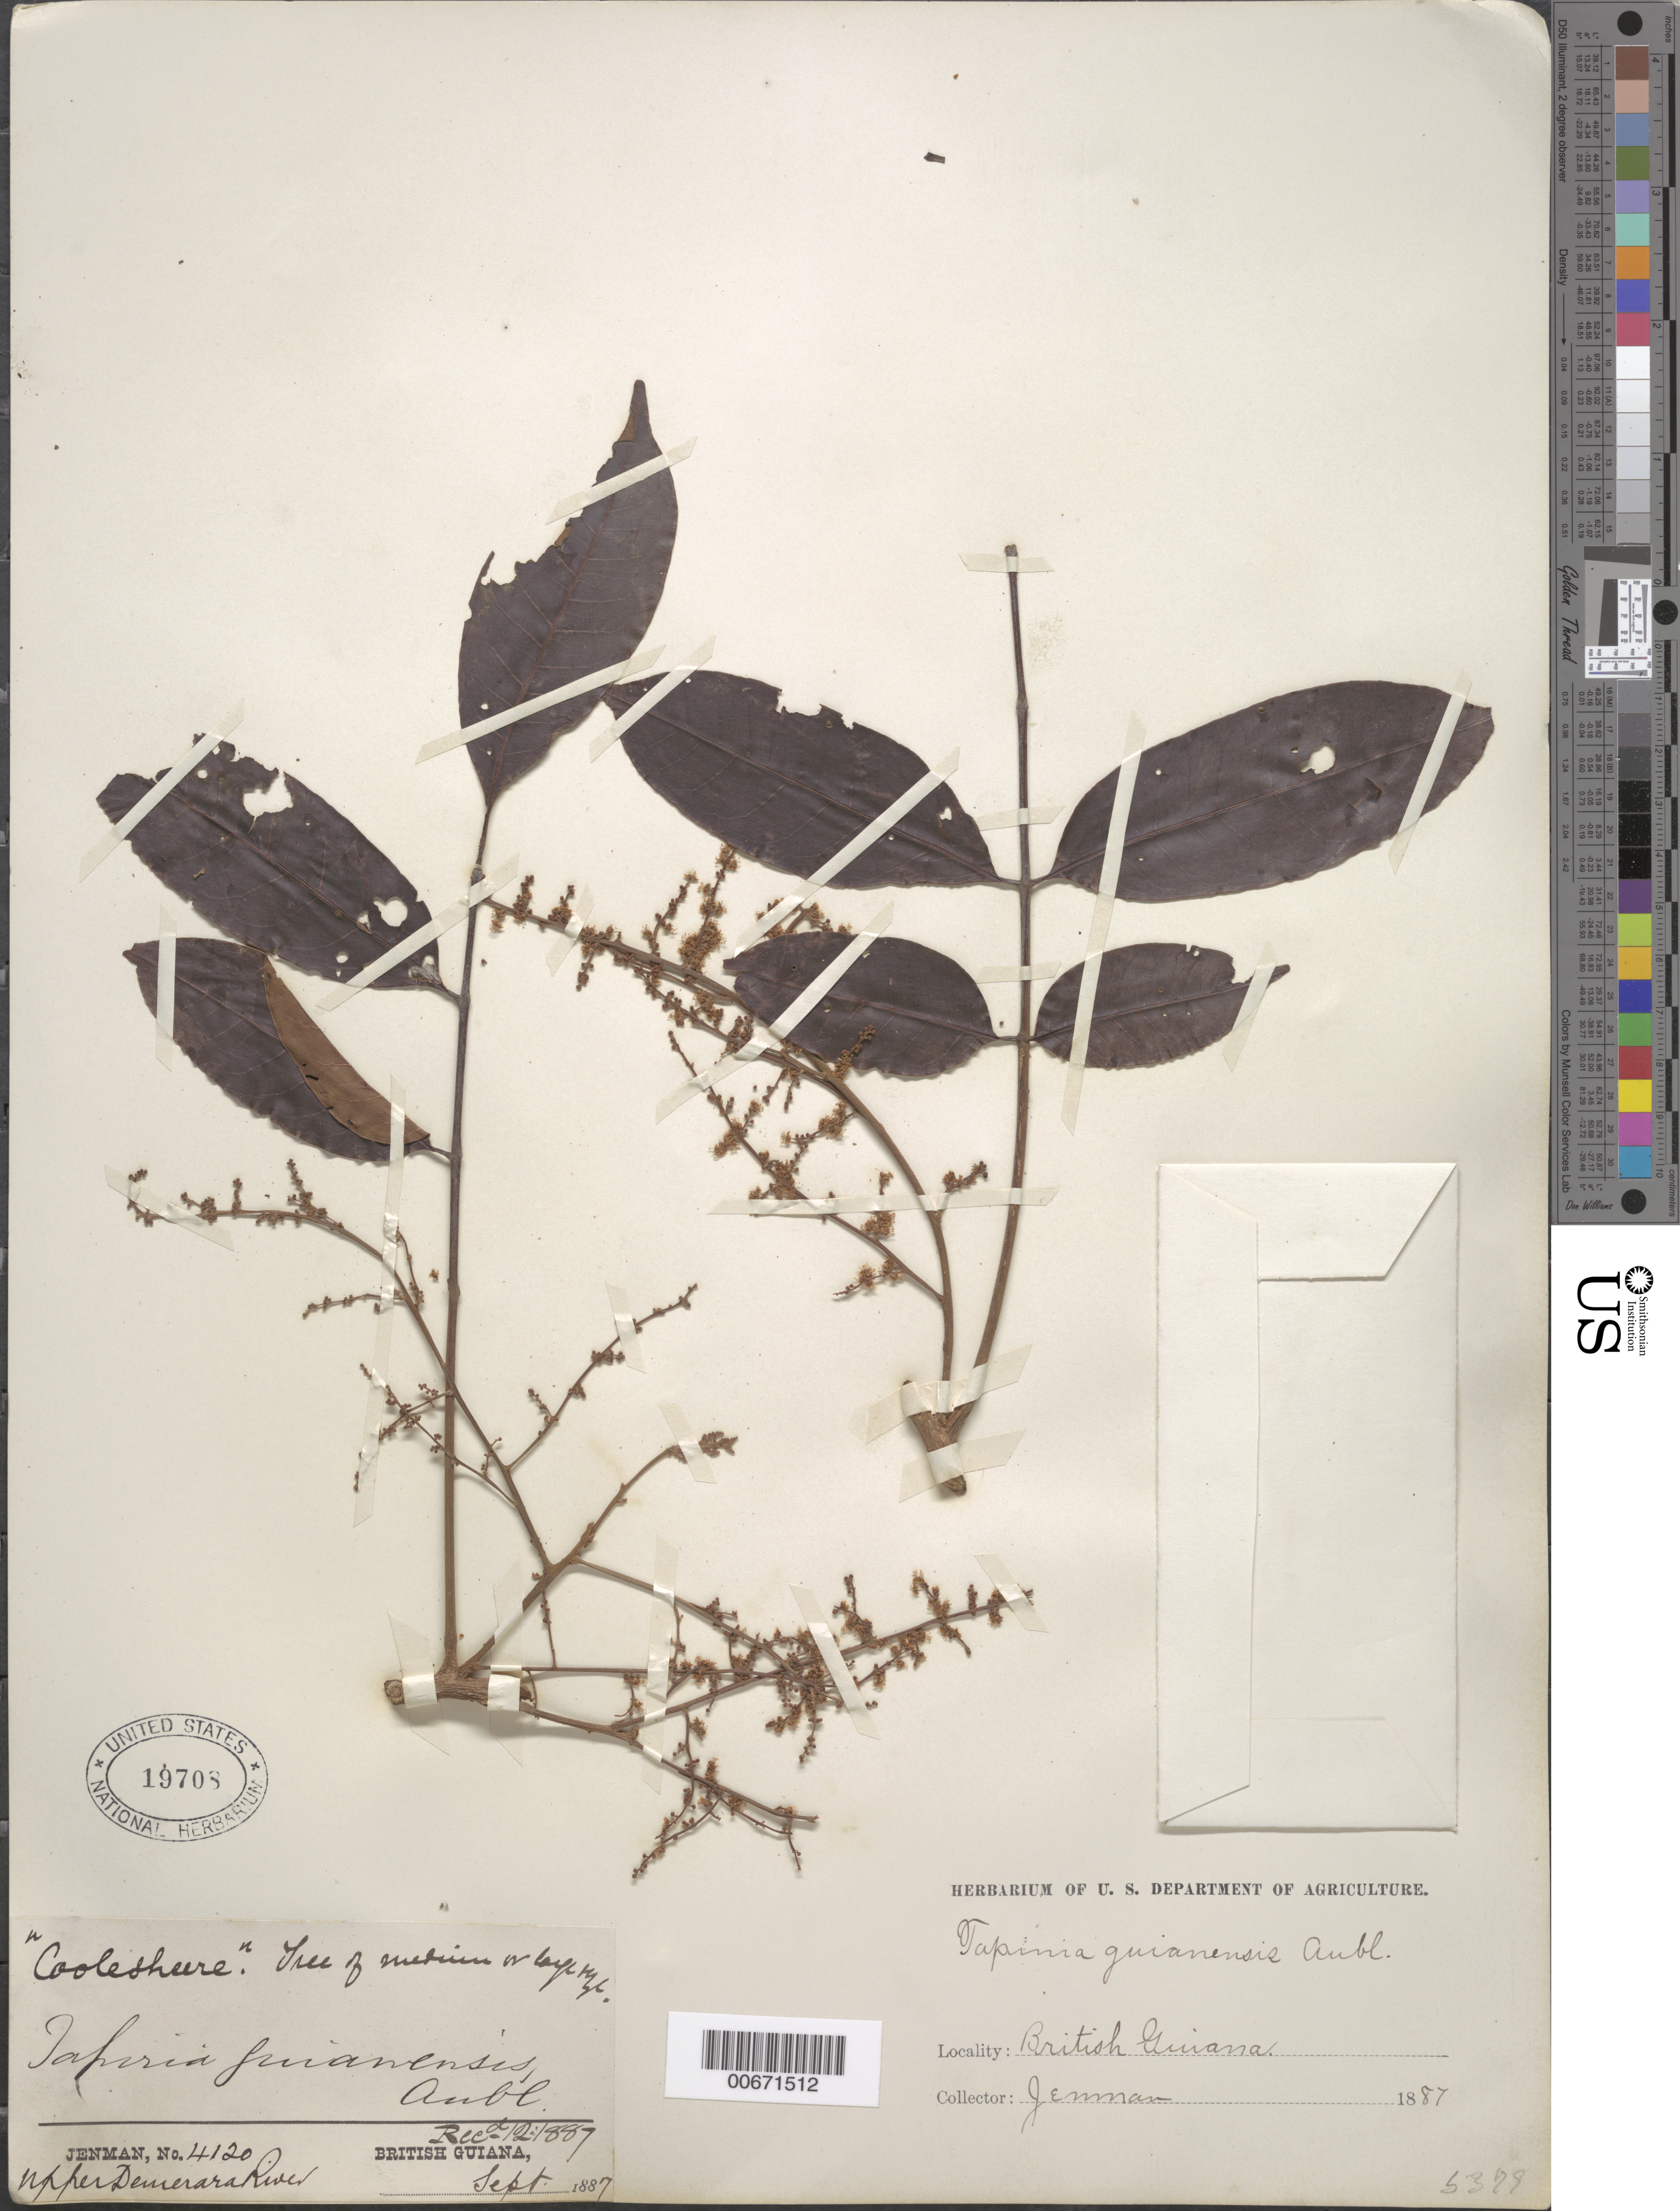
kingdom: Plantae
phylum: Tracheophyta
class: Magnoliopsida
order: Sapindales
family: Anacardiaceae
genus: Tapirira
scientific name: Tapirira guianensis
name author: Aubl.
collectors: G. S. Jenman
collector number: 4120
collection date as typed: September 1887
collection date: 1887-09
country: Guyana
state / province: U. Demerara-Berbice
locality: Upper Demerara River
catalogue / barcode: US 19708